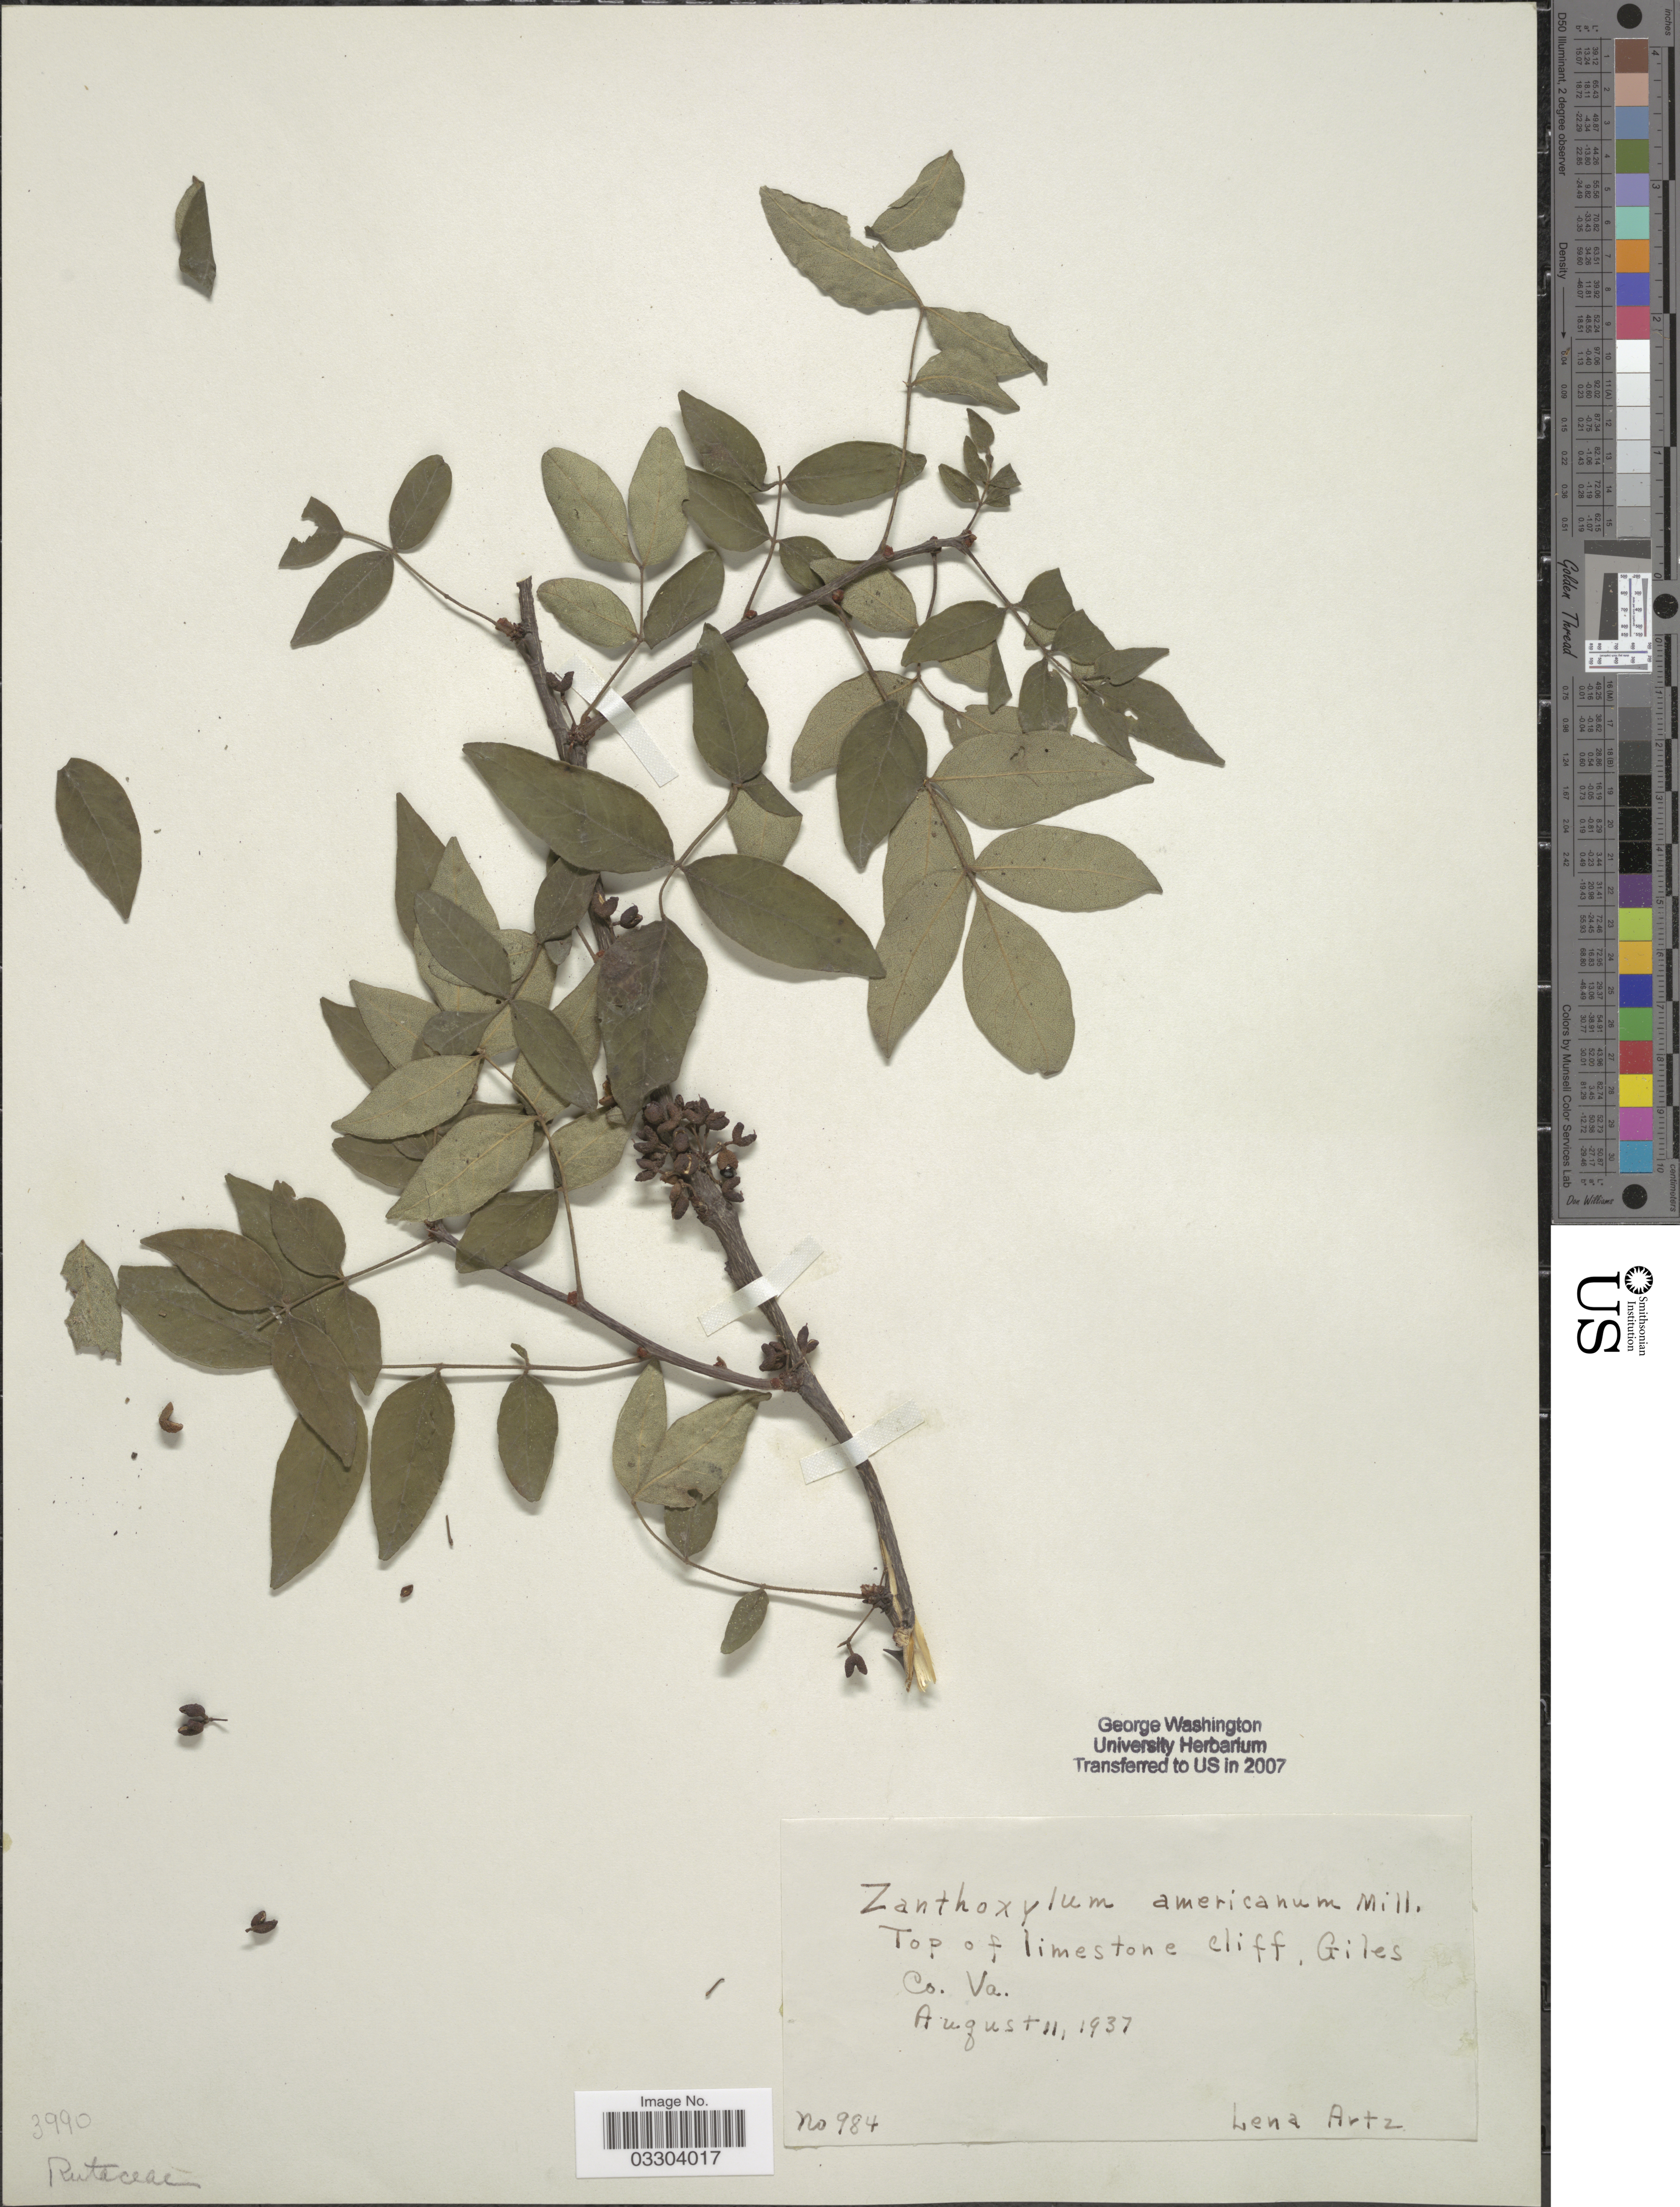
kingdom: Plantae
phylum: Tracheophyta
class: Magnoliopsida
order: Sapindales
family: Rutaceae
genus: Zanthoxylum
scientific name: Zanthoxylum americanum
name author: Mill.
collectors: L. Artz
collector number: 984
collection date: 1937-08-11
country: United States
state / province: Virginia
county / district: Giles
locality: Top of limestone cliff, Giles Co.